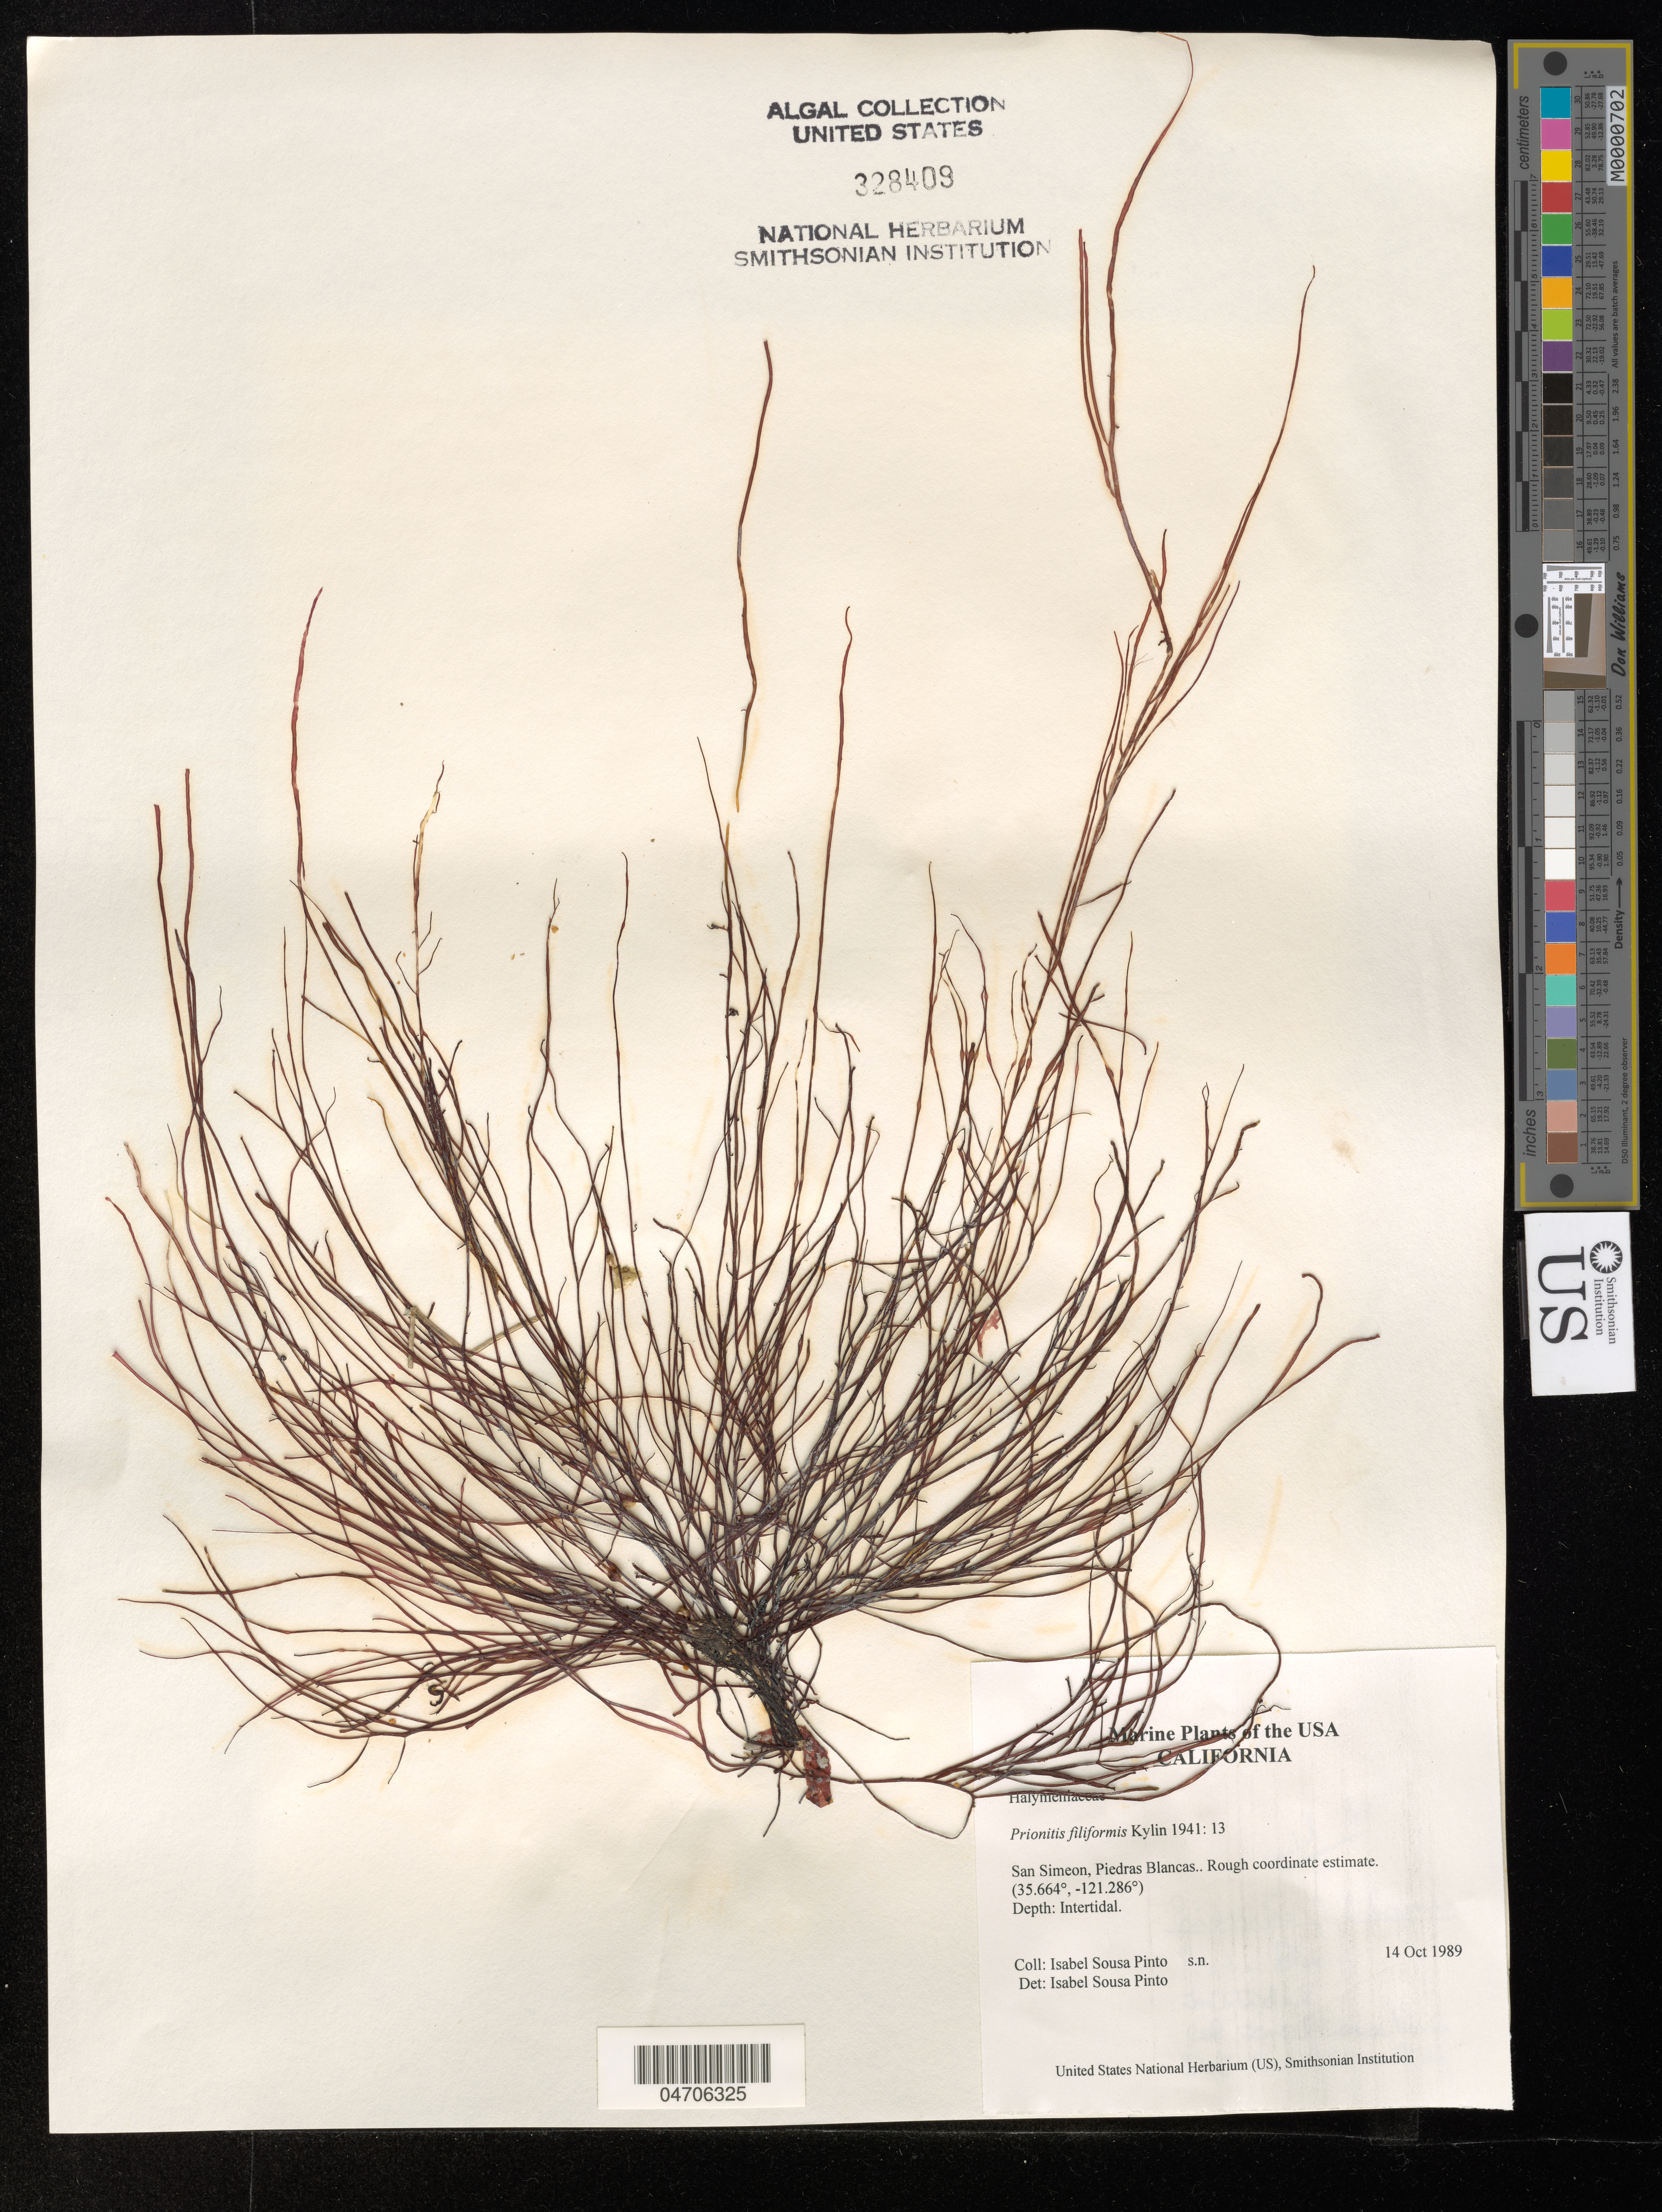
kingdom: Plantae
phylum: Rhodophyta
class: Florideophyceae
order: Halymeniales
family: Halymeniaceae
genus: Prionitis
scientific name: Prionitis filiformis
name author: Kylin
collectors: I. Sousa Pinto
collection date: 1989-10-14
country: United States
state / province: California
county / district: San Luis Obispo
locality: San Simeon, Piedras Blancas.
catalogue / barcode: US 3284009